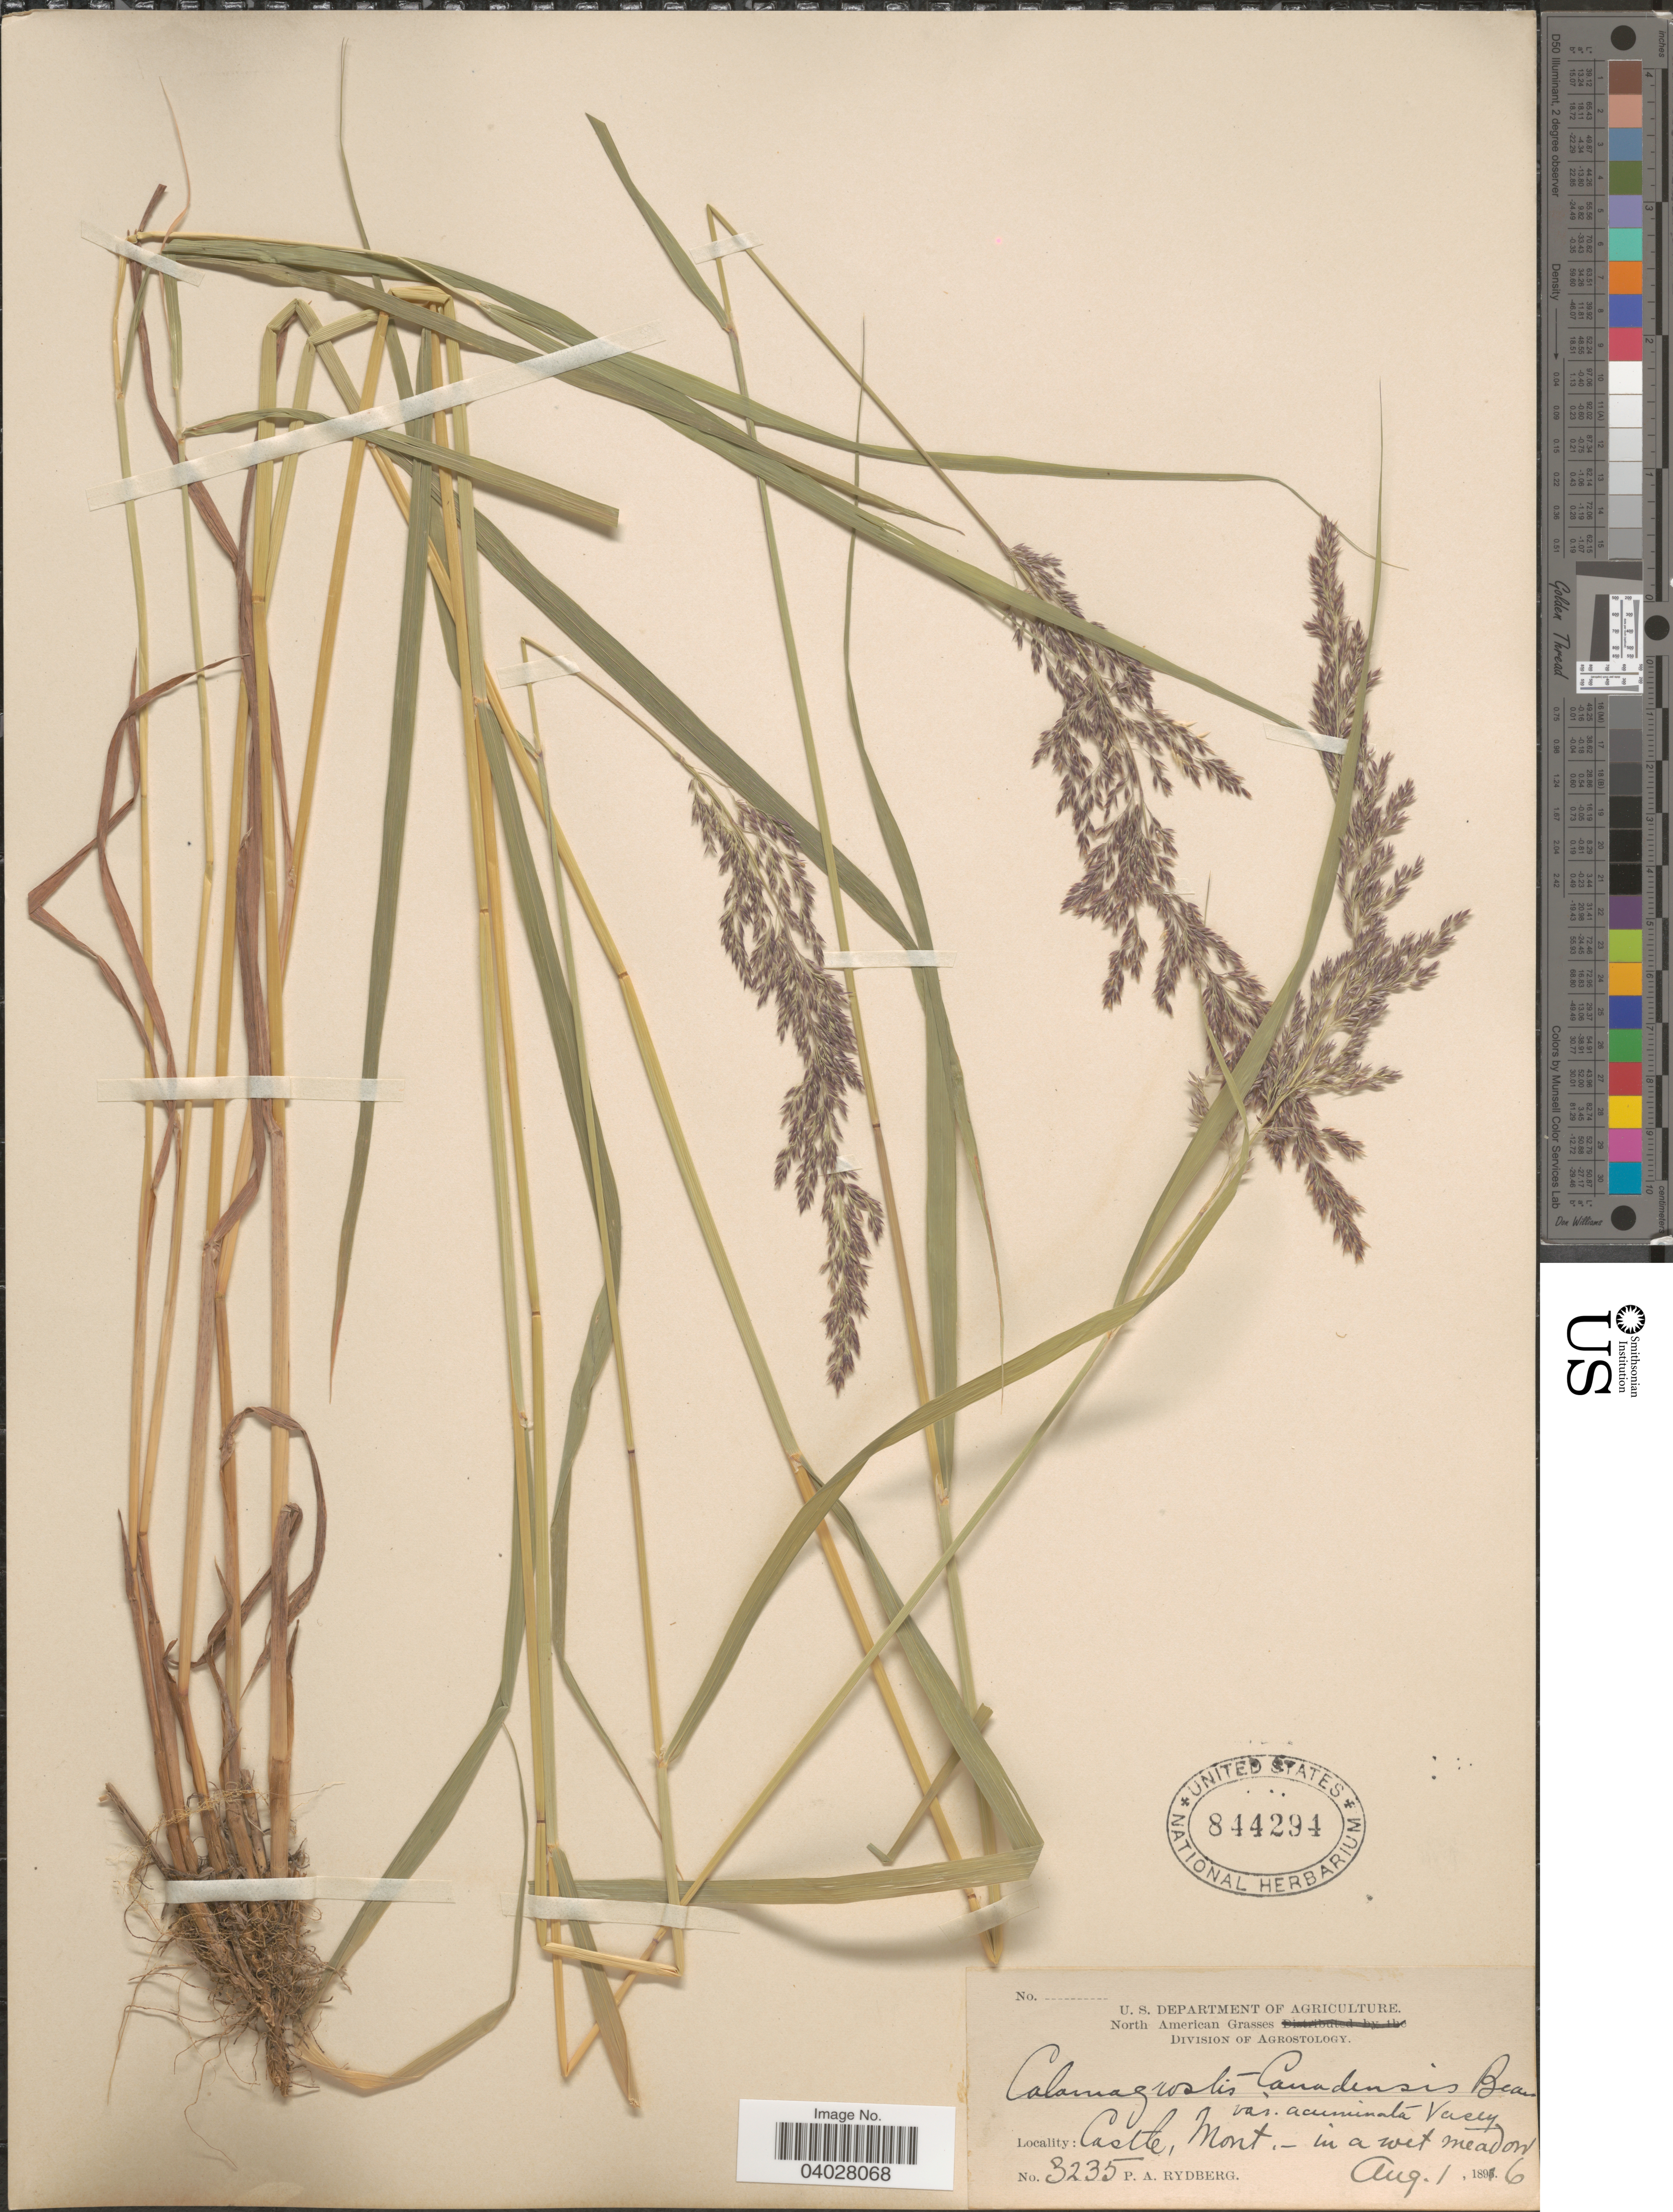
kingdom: Plantae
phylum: Tracheophyta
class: Liliopsida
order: Poales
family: Poaceae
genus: Calamagrostis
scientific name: Calamagrostis canadensis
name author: (Michx.) P. Beauv.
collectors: P. A. Rydberg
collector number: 3235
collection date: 1896-08-01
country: United States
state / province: Montana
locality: Castle.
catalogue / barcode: US 844294